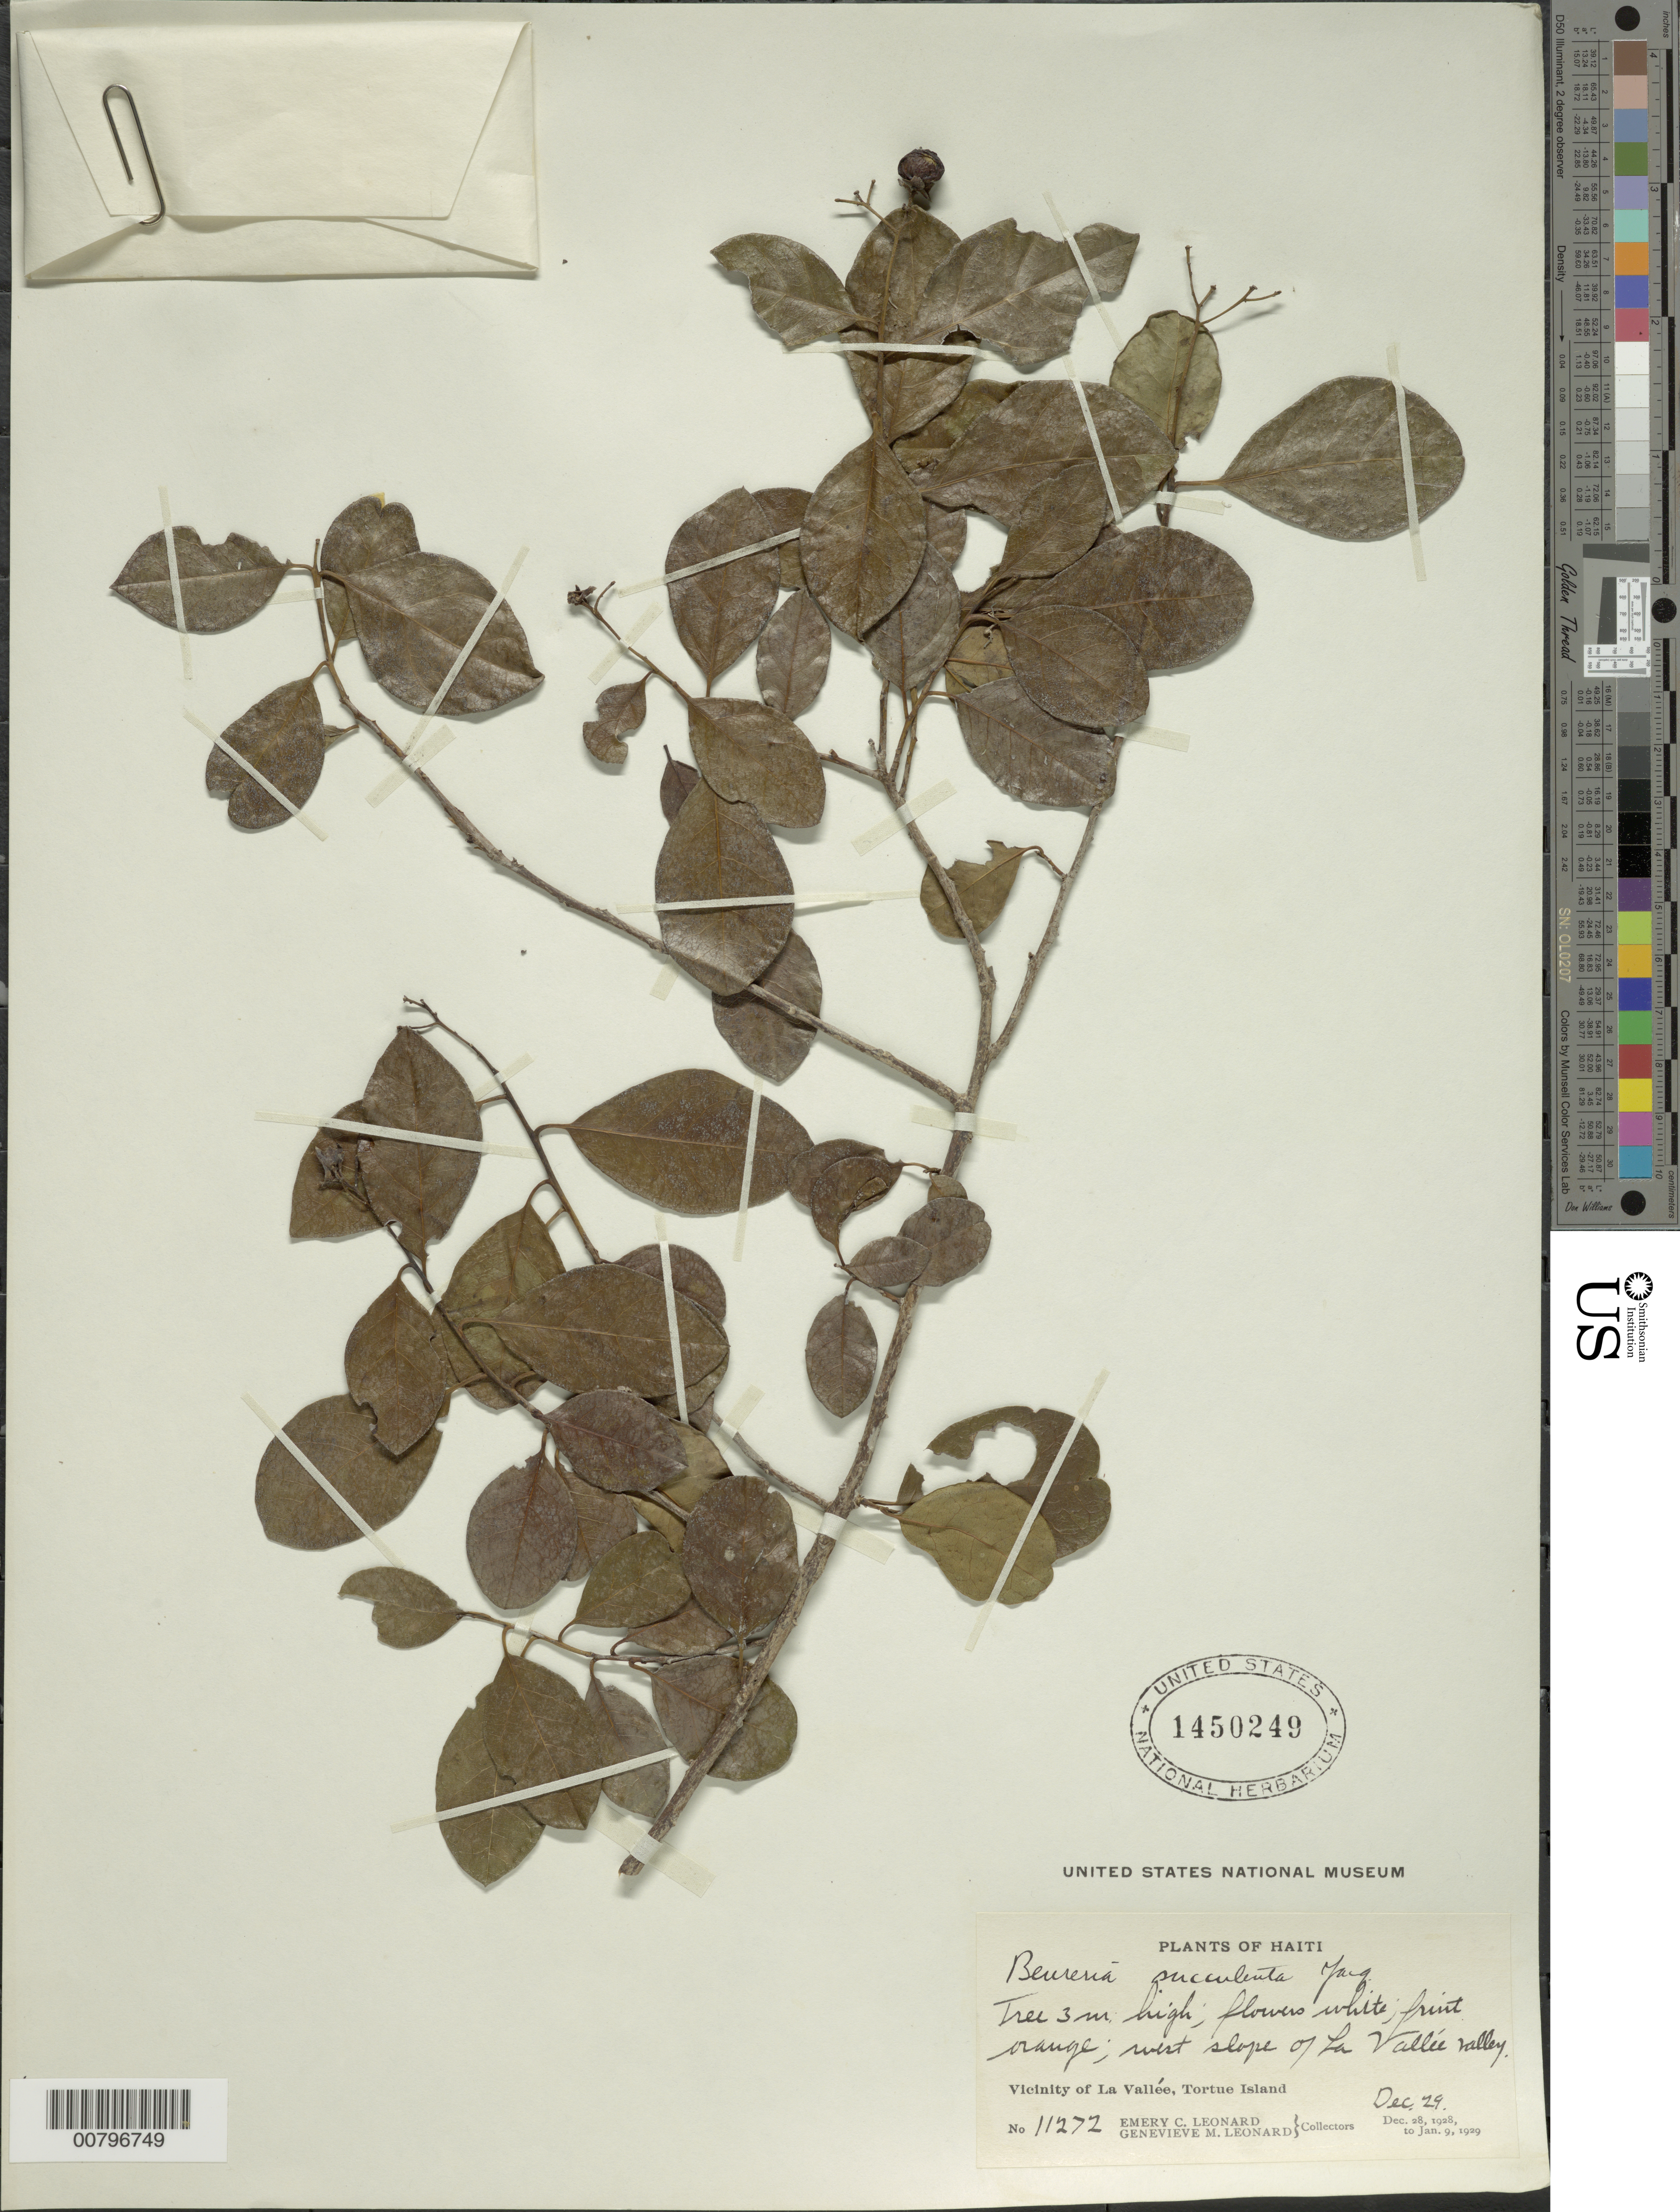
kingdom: Plantae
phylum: Tracheophyta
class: Magnoliopsida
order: Boraginales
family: Ehretiaceae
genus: Bourreria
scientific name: Bourreria succulenta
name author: Jacq.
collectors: E. C. Leonard & G. M. Leonard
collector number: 11272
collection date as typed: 29 Dec 1928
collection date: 1928-12-29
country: Haiti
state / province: Nord-Óuest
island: Île de la Tortue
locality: Tortue Island, vicinity of La Vallée, west slope of La Vallée Valley.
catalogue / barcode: US 1450249